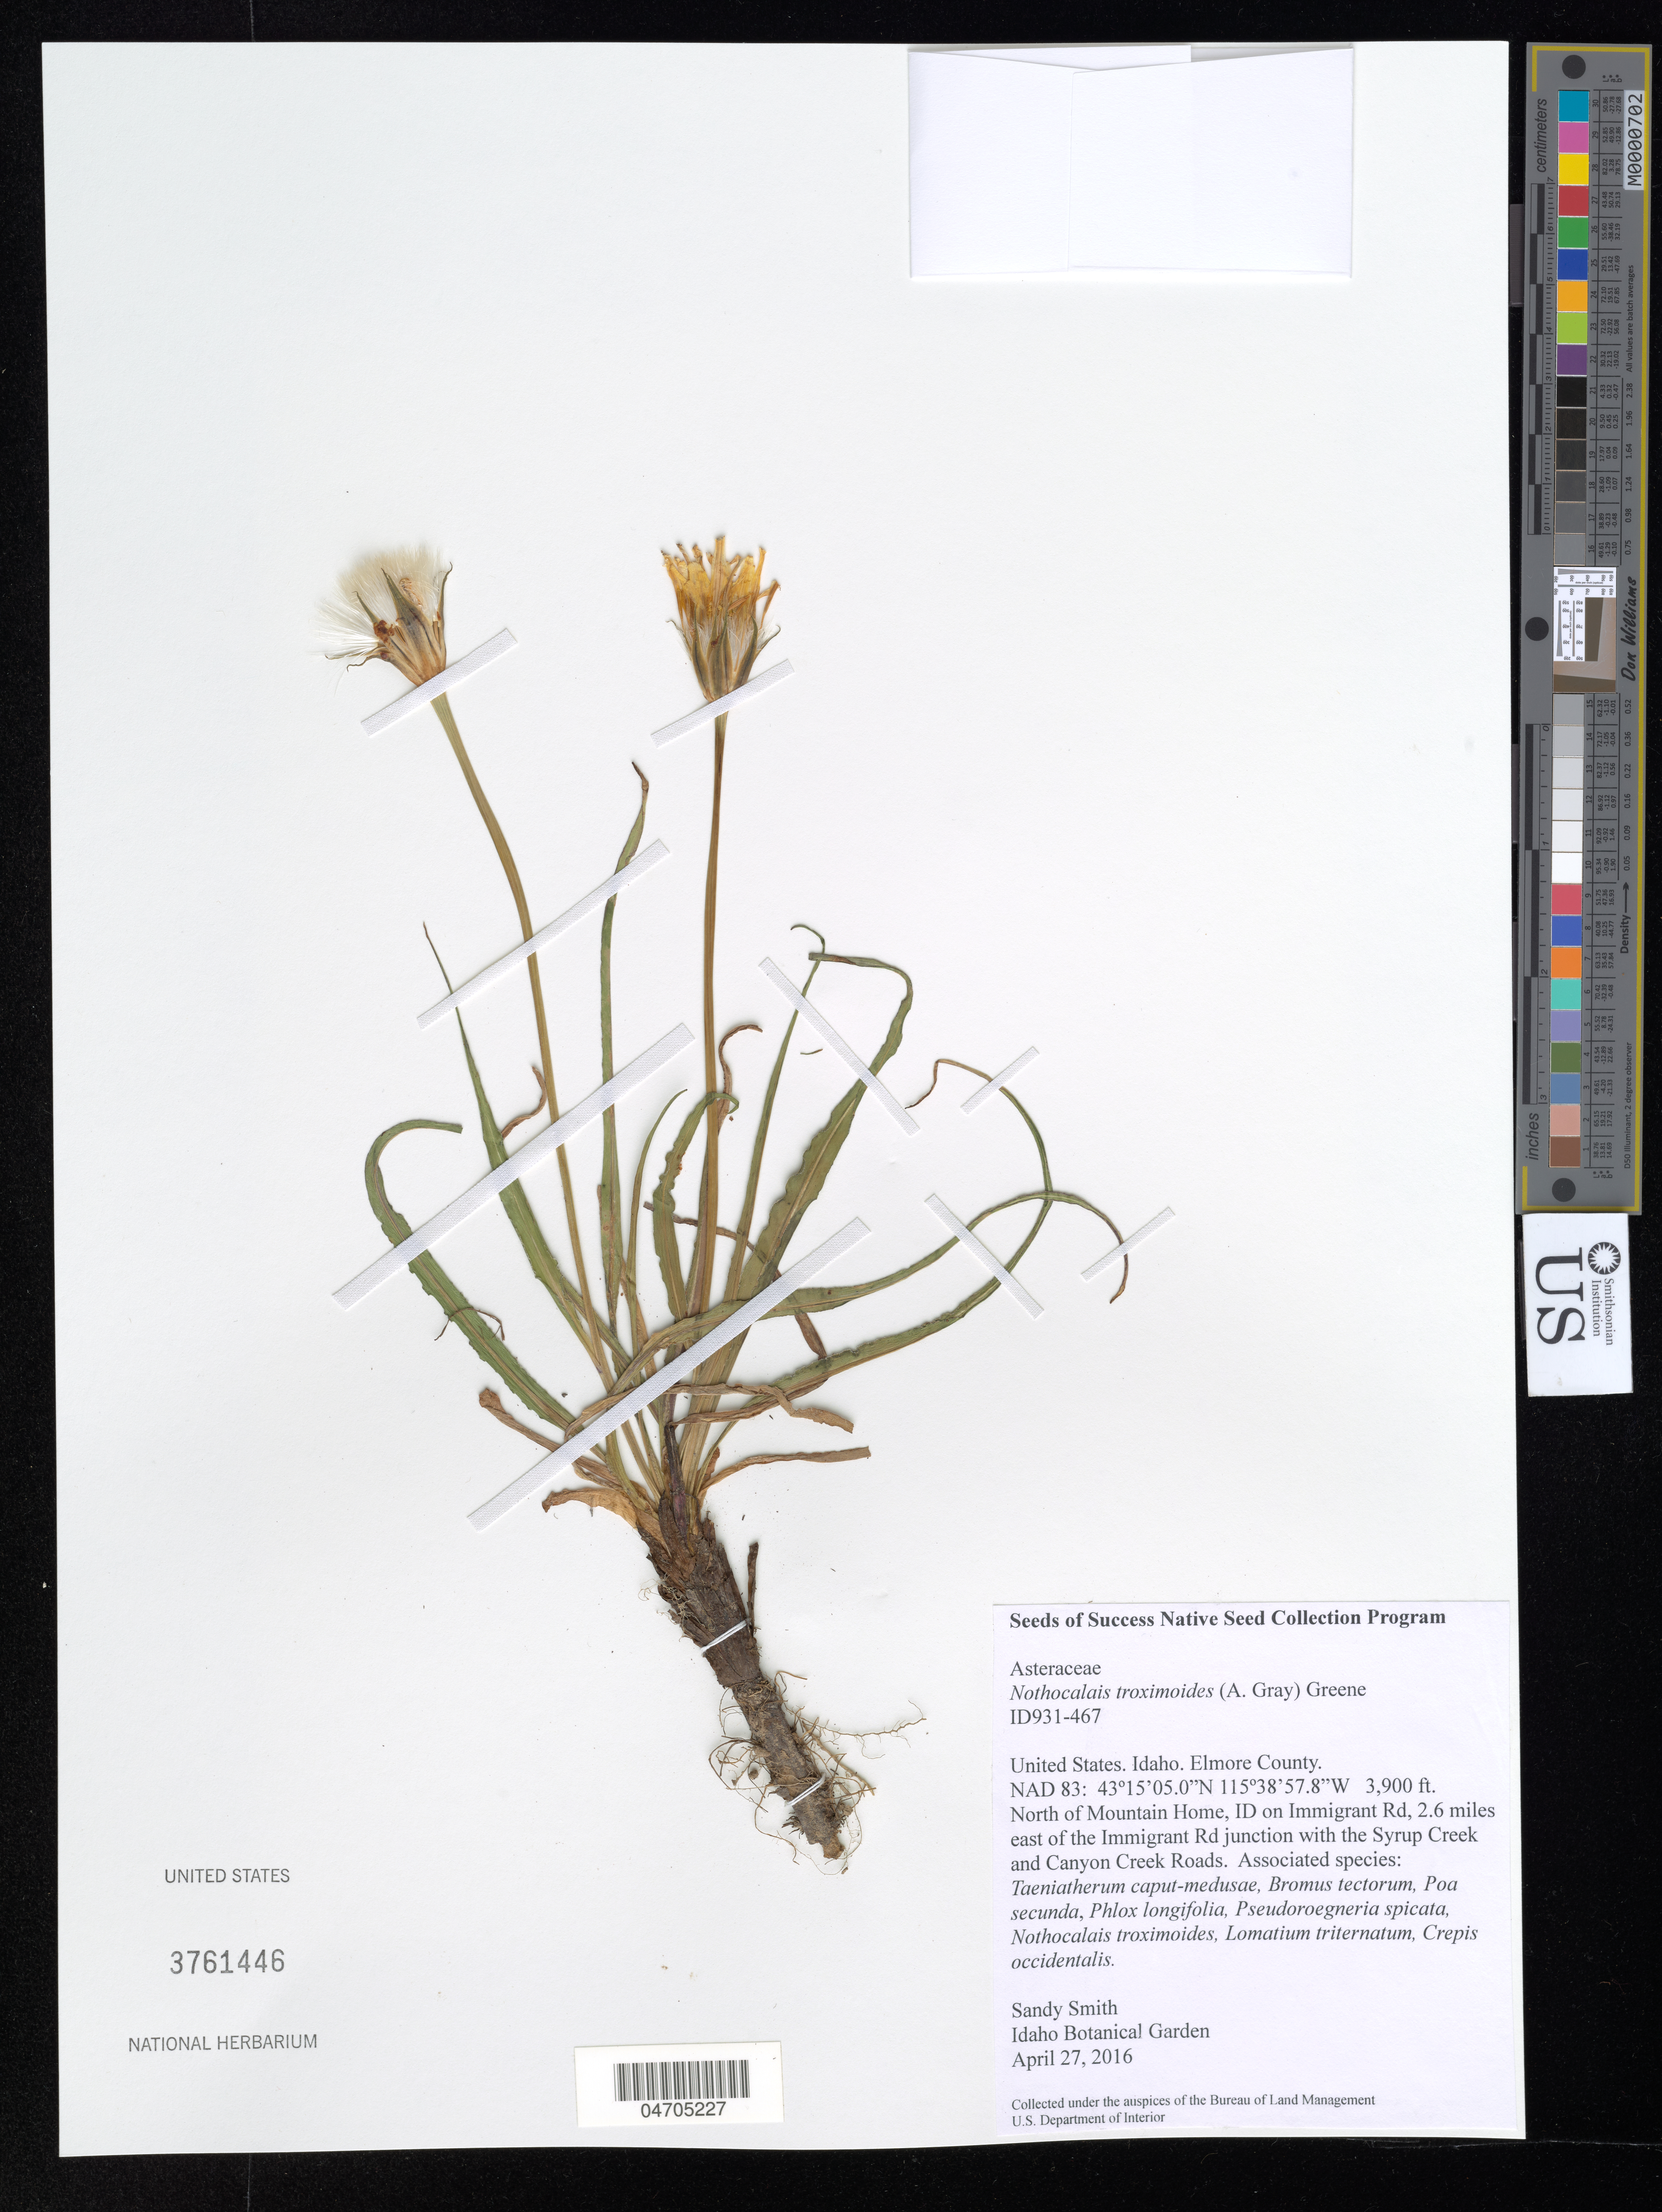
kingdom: Plantae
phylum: Tracheophyta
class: Magnoliopsida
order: Asterales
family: Asteraceae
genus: Nothocalais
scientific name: Nothocalais troximoides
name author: (A. Gray) Greene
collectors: S. Smith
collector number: ID931-467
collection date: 2016-04-27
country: United States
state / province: Idaho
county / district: Elmore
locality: Elmore County. North of Mountain Home, ID on Immigrant Rd, 2.6 miles east of the Immigrant Rd junction with the Syrup Creek and Canyon Creek Roads.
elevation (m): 1189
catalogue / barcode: US 3761446